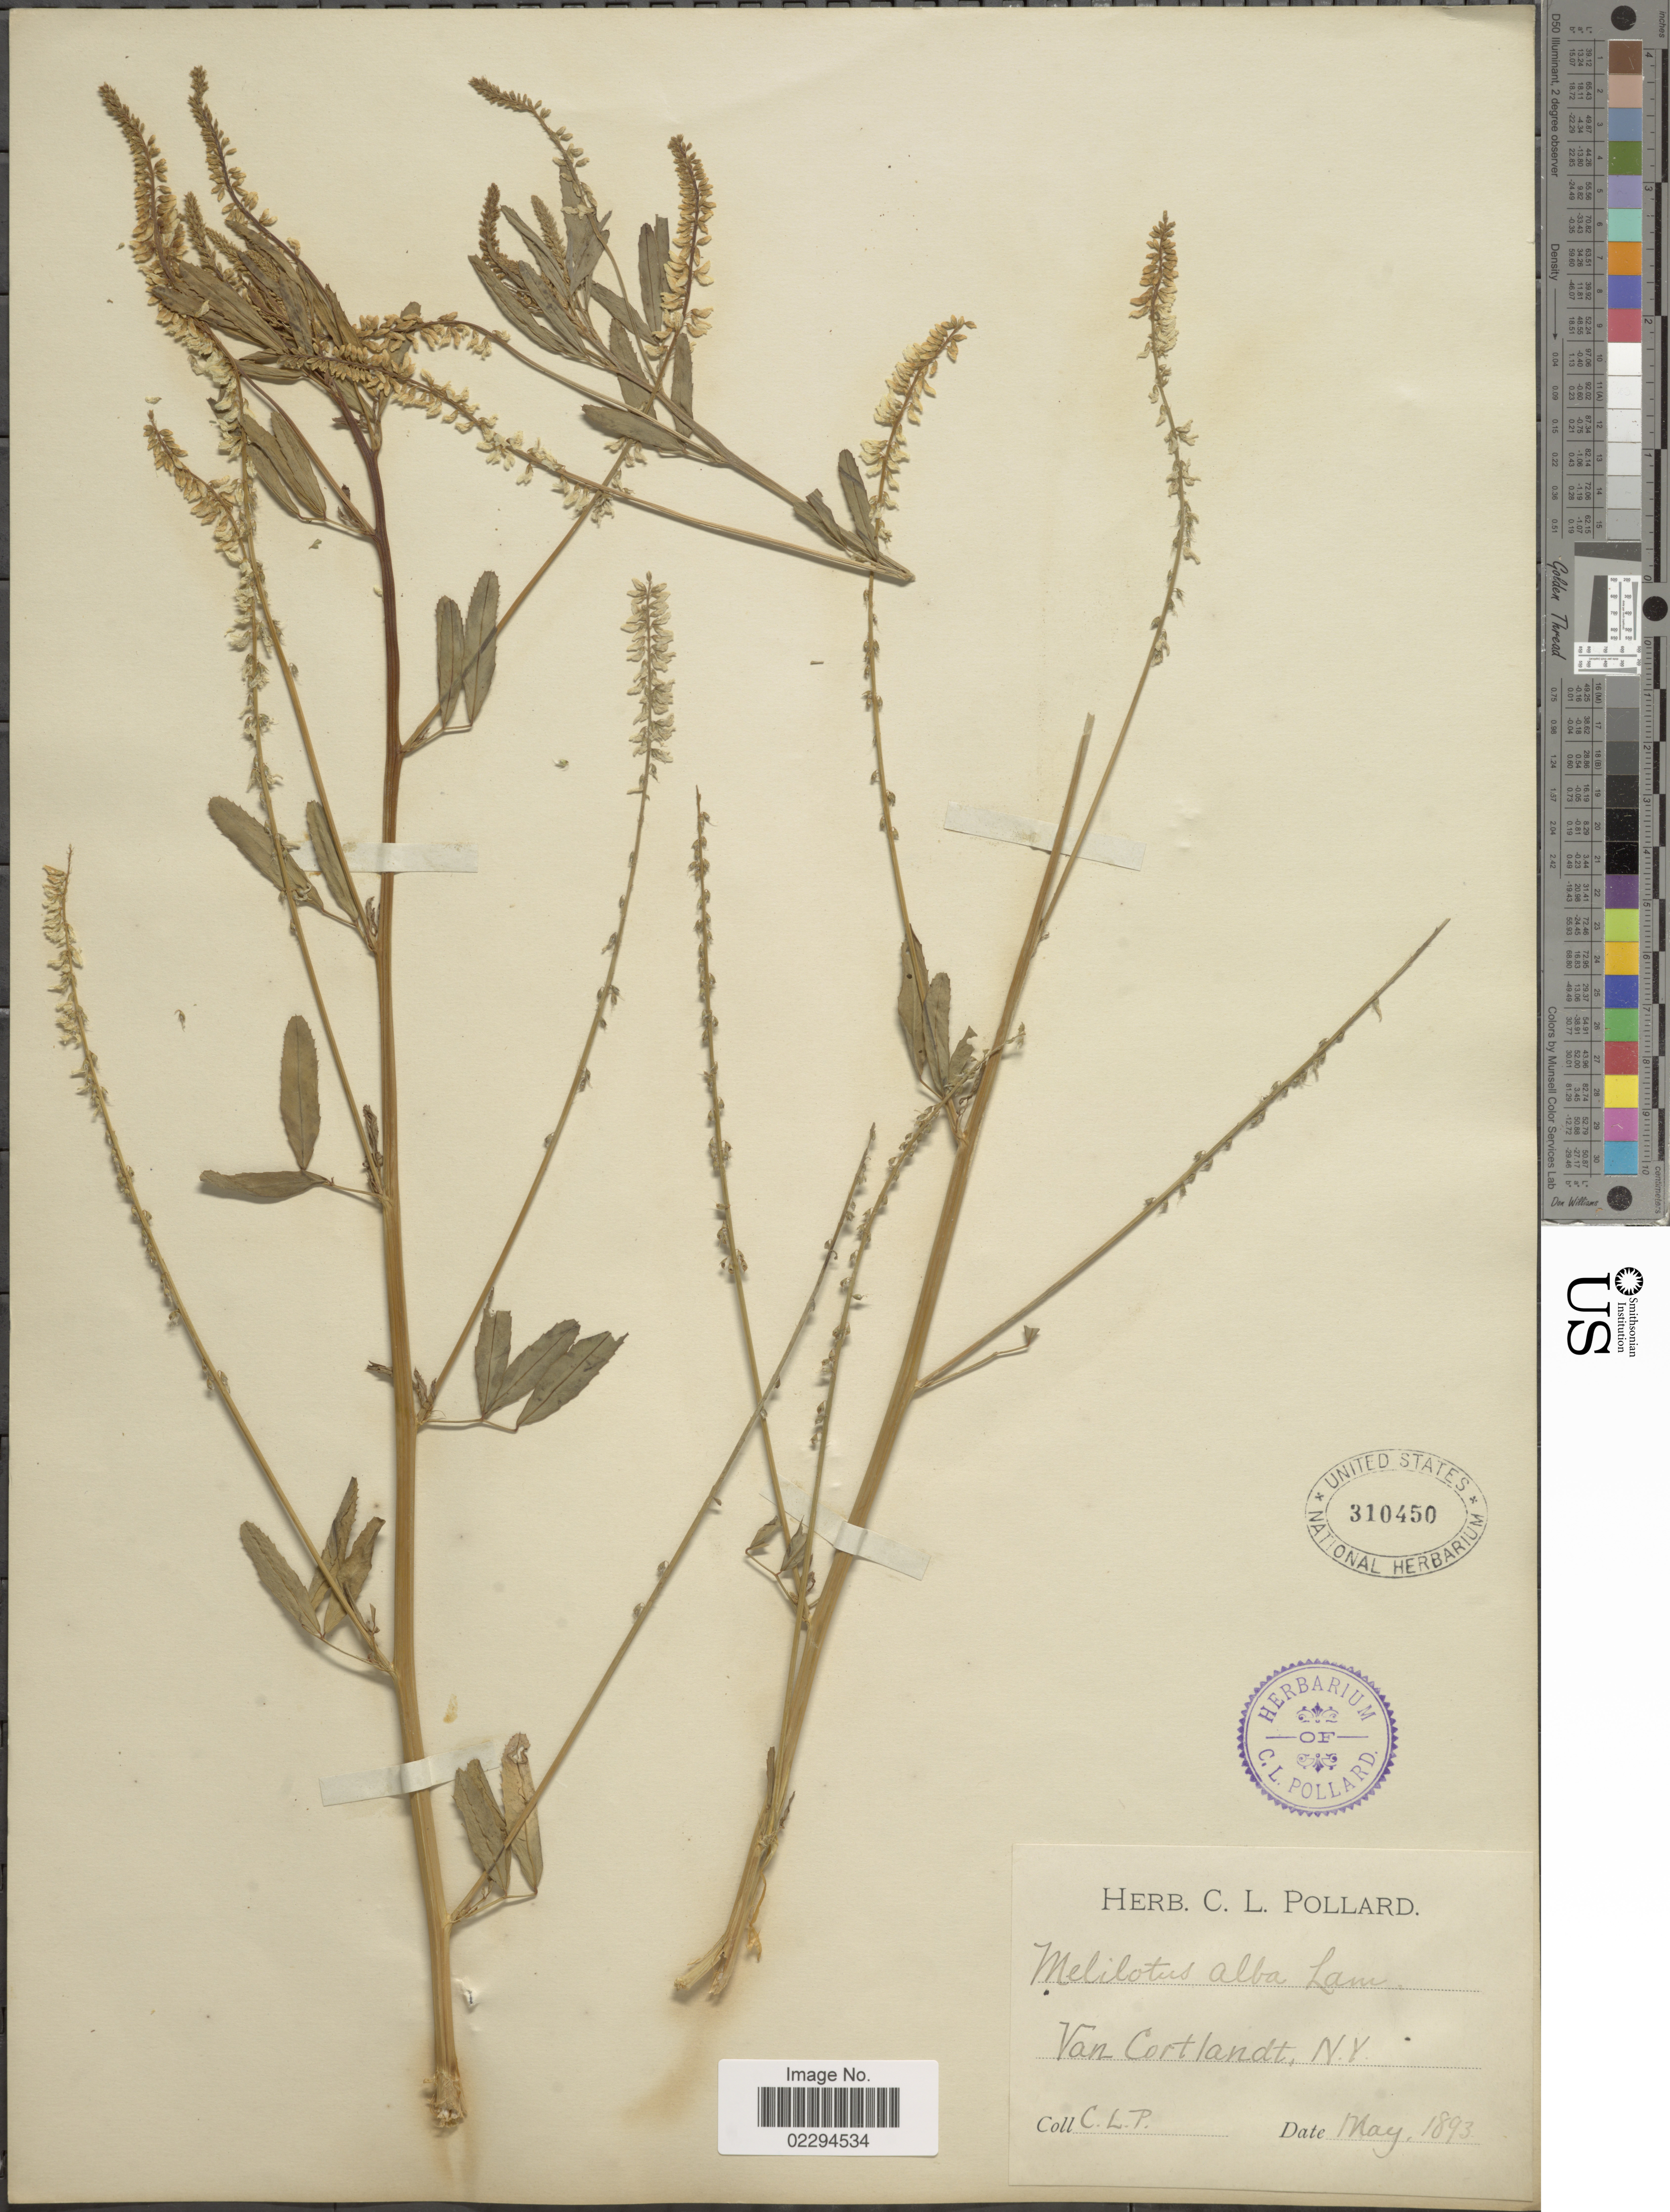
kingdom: Plantae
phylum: Tracheophyta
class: Magnoliopsida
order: Fabales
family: Fabaceae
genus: Melilotus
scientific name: Melilotus albus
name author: Medik.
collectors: C. L. Pollard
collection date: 1893-05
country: United States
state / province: New York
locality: Van Cortlandt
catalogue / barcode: US 310450